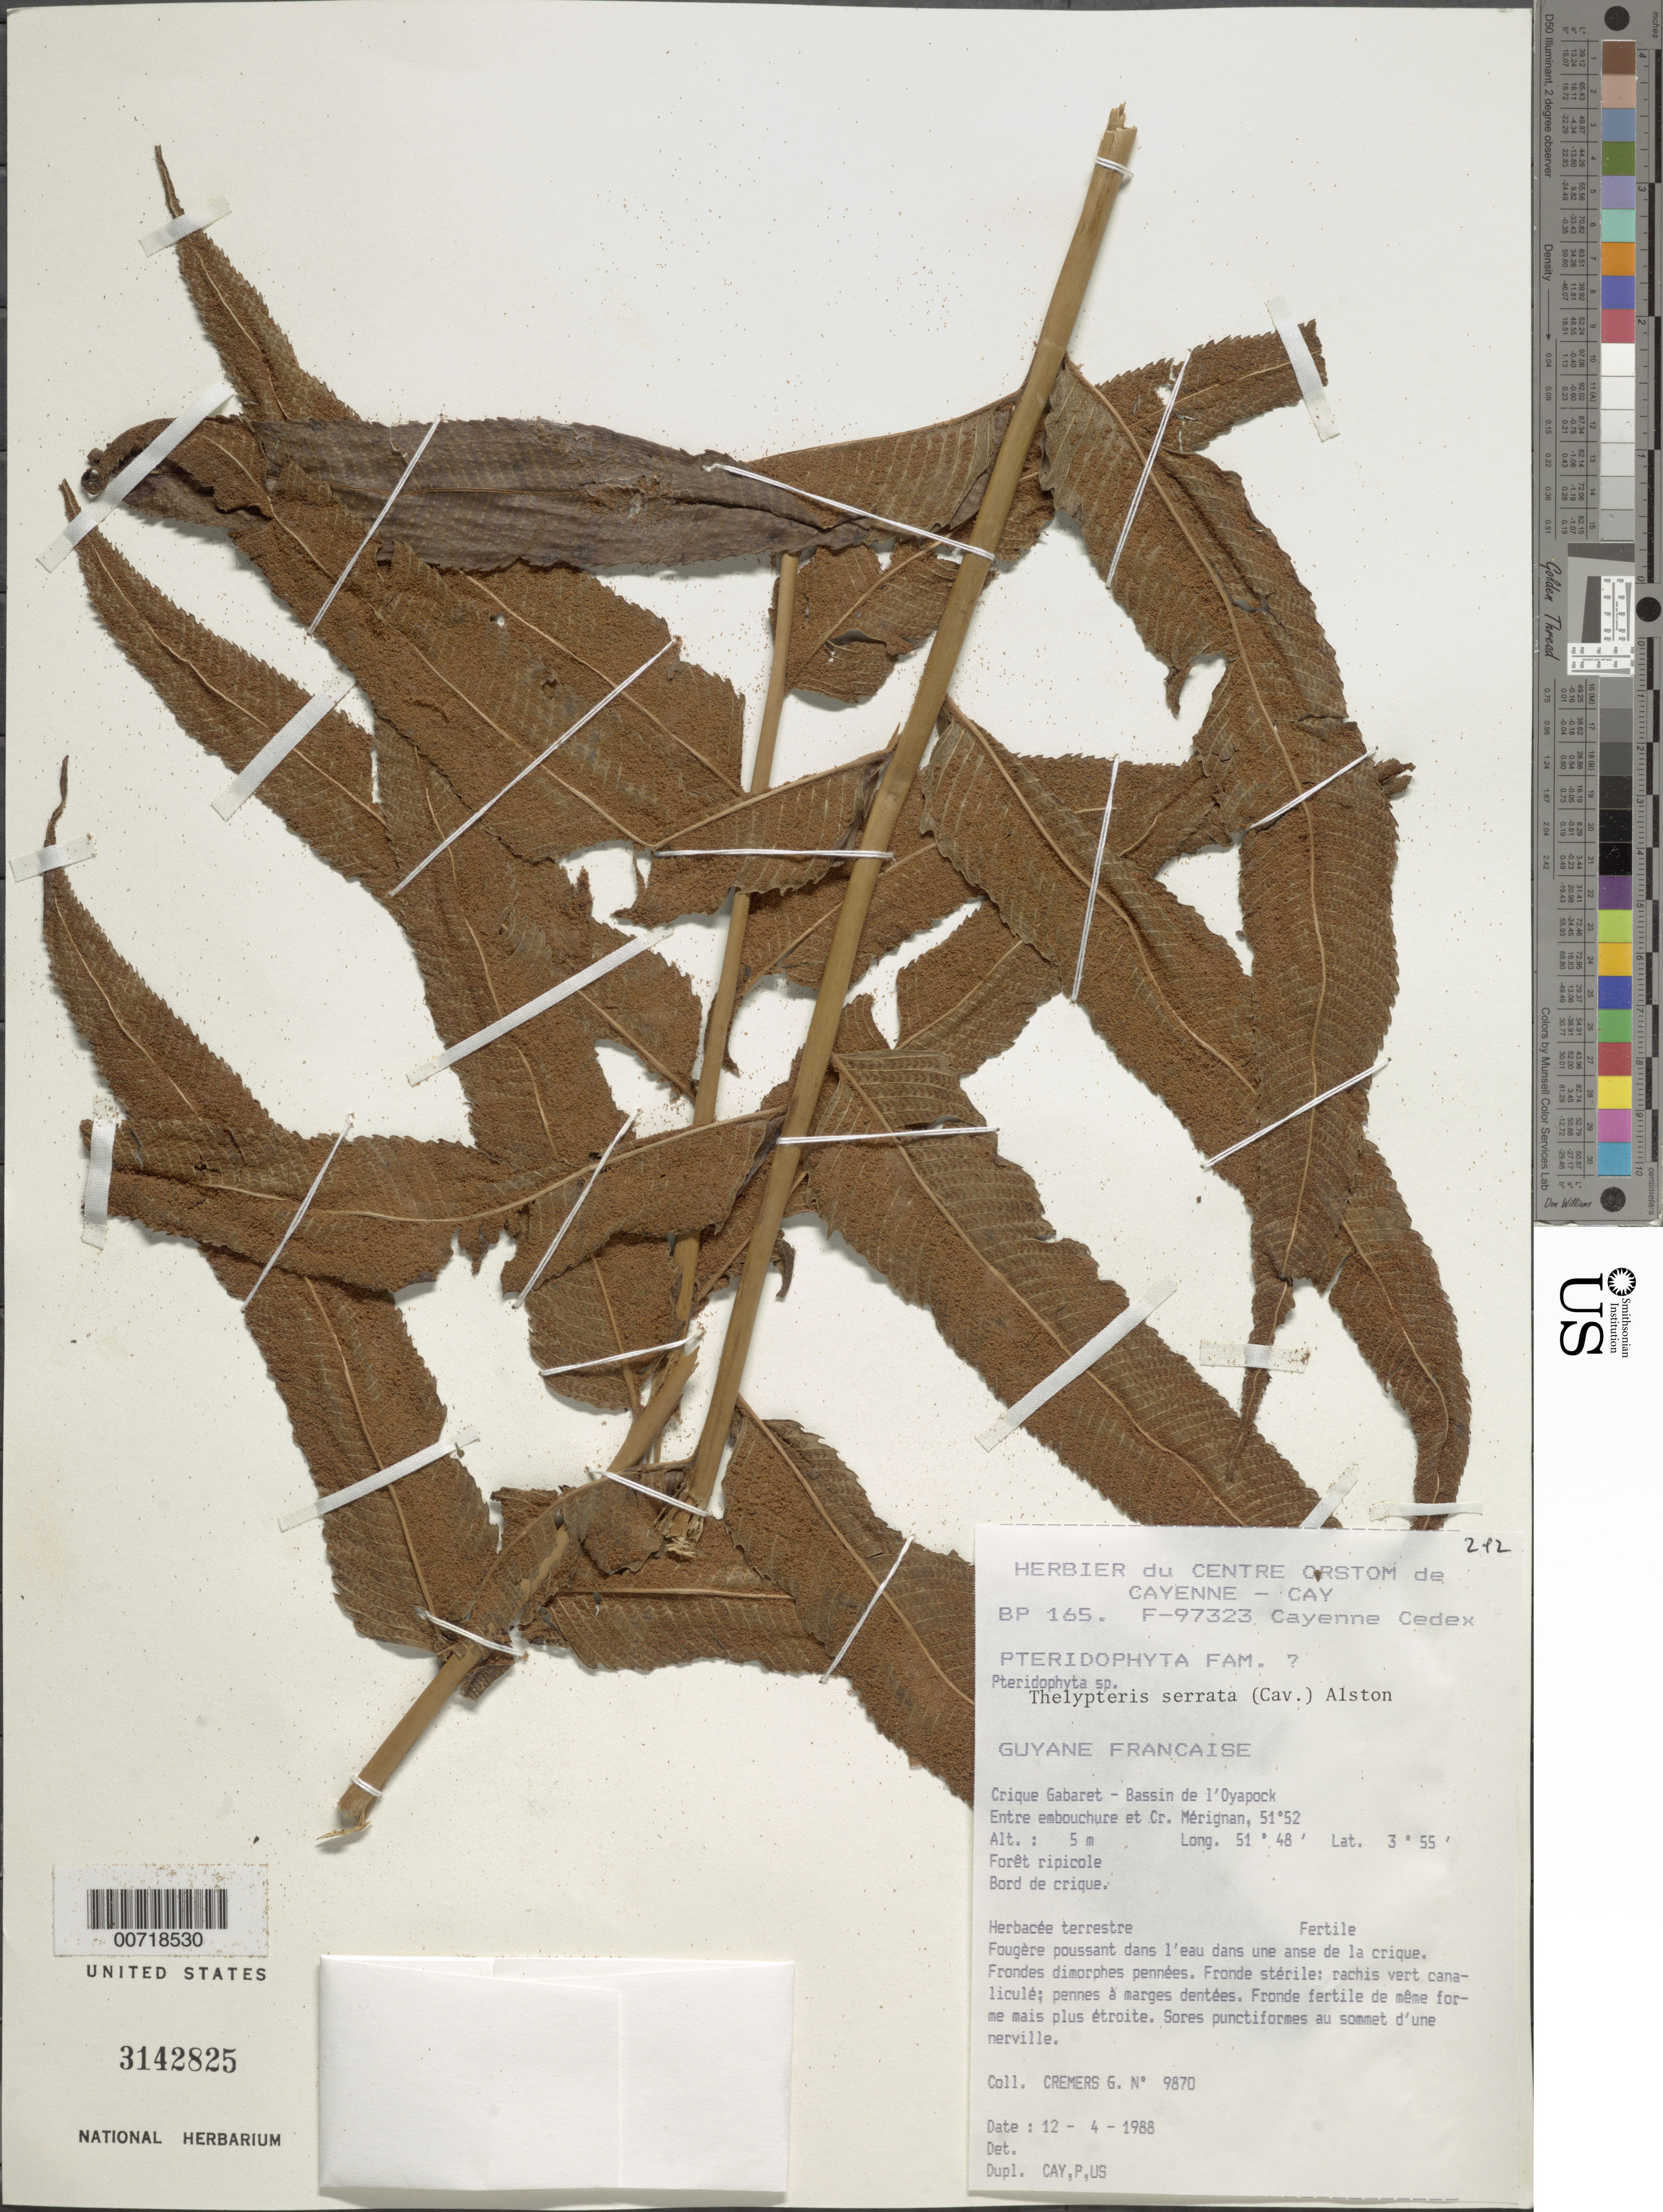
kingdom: Plantae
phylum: Tracheophyta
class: Polypodiopsida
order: Polypodiales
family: Thelypteridaceae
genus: Meniscium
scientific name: Meniscium serratum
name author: Cav.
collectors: G. Cremers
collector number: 9870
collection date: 1988-04-12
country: French Guiana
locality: Guyane Francaise, Crique Gabaret, Bassin de l'Oyapock, entre embouchure et Cr. Merignan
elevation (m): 5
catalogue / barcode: US 3142825